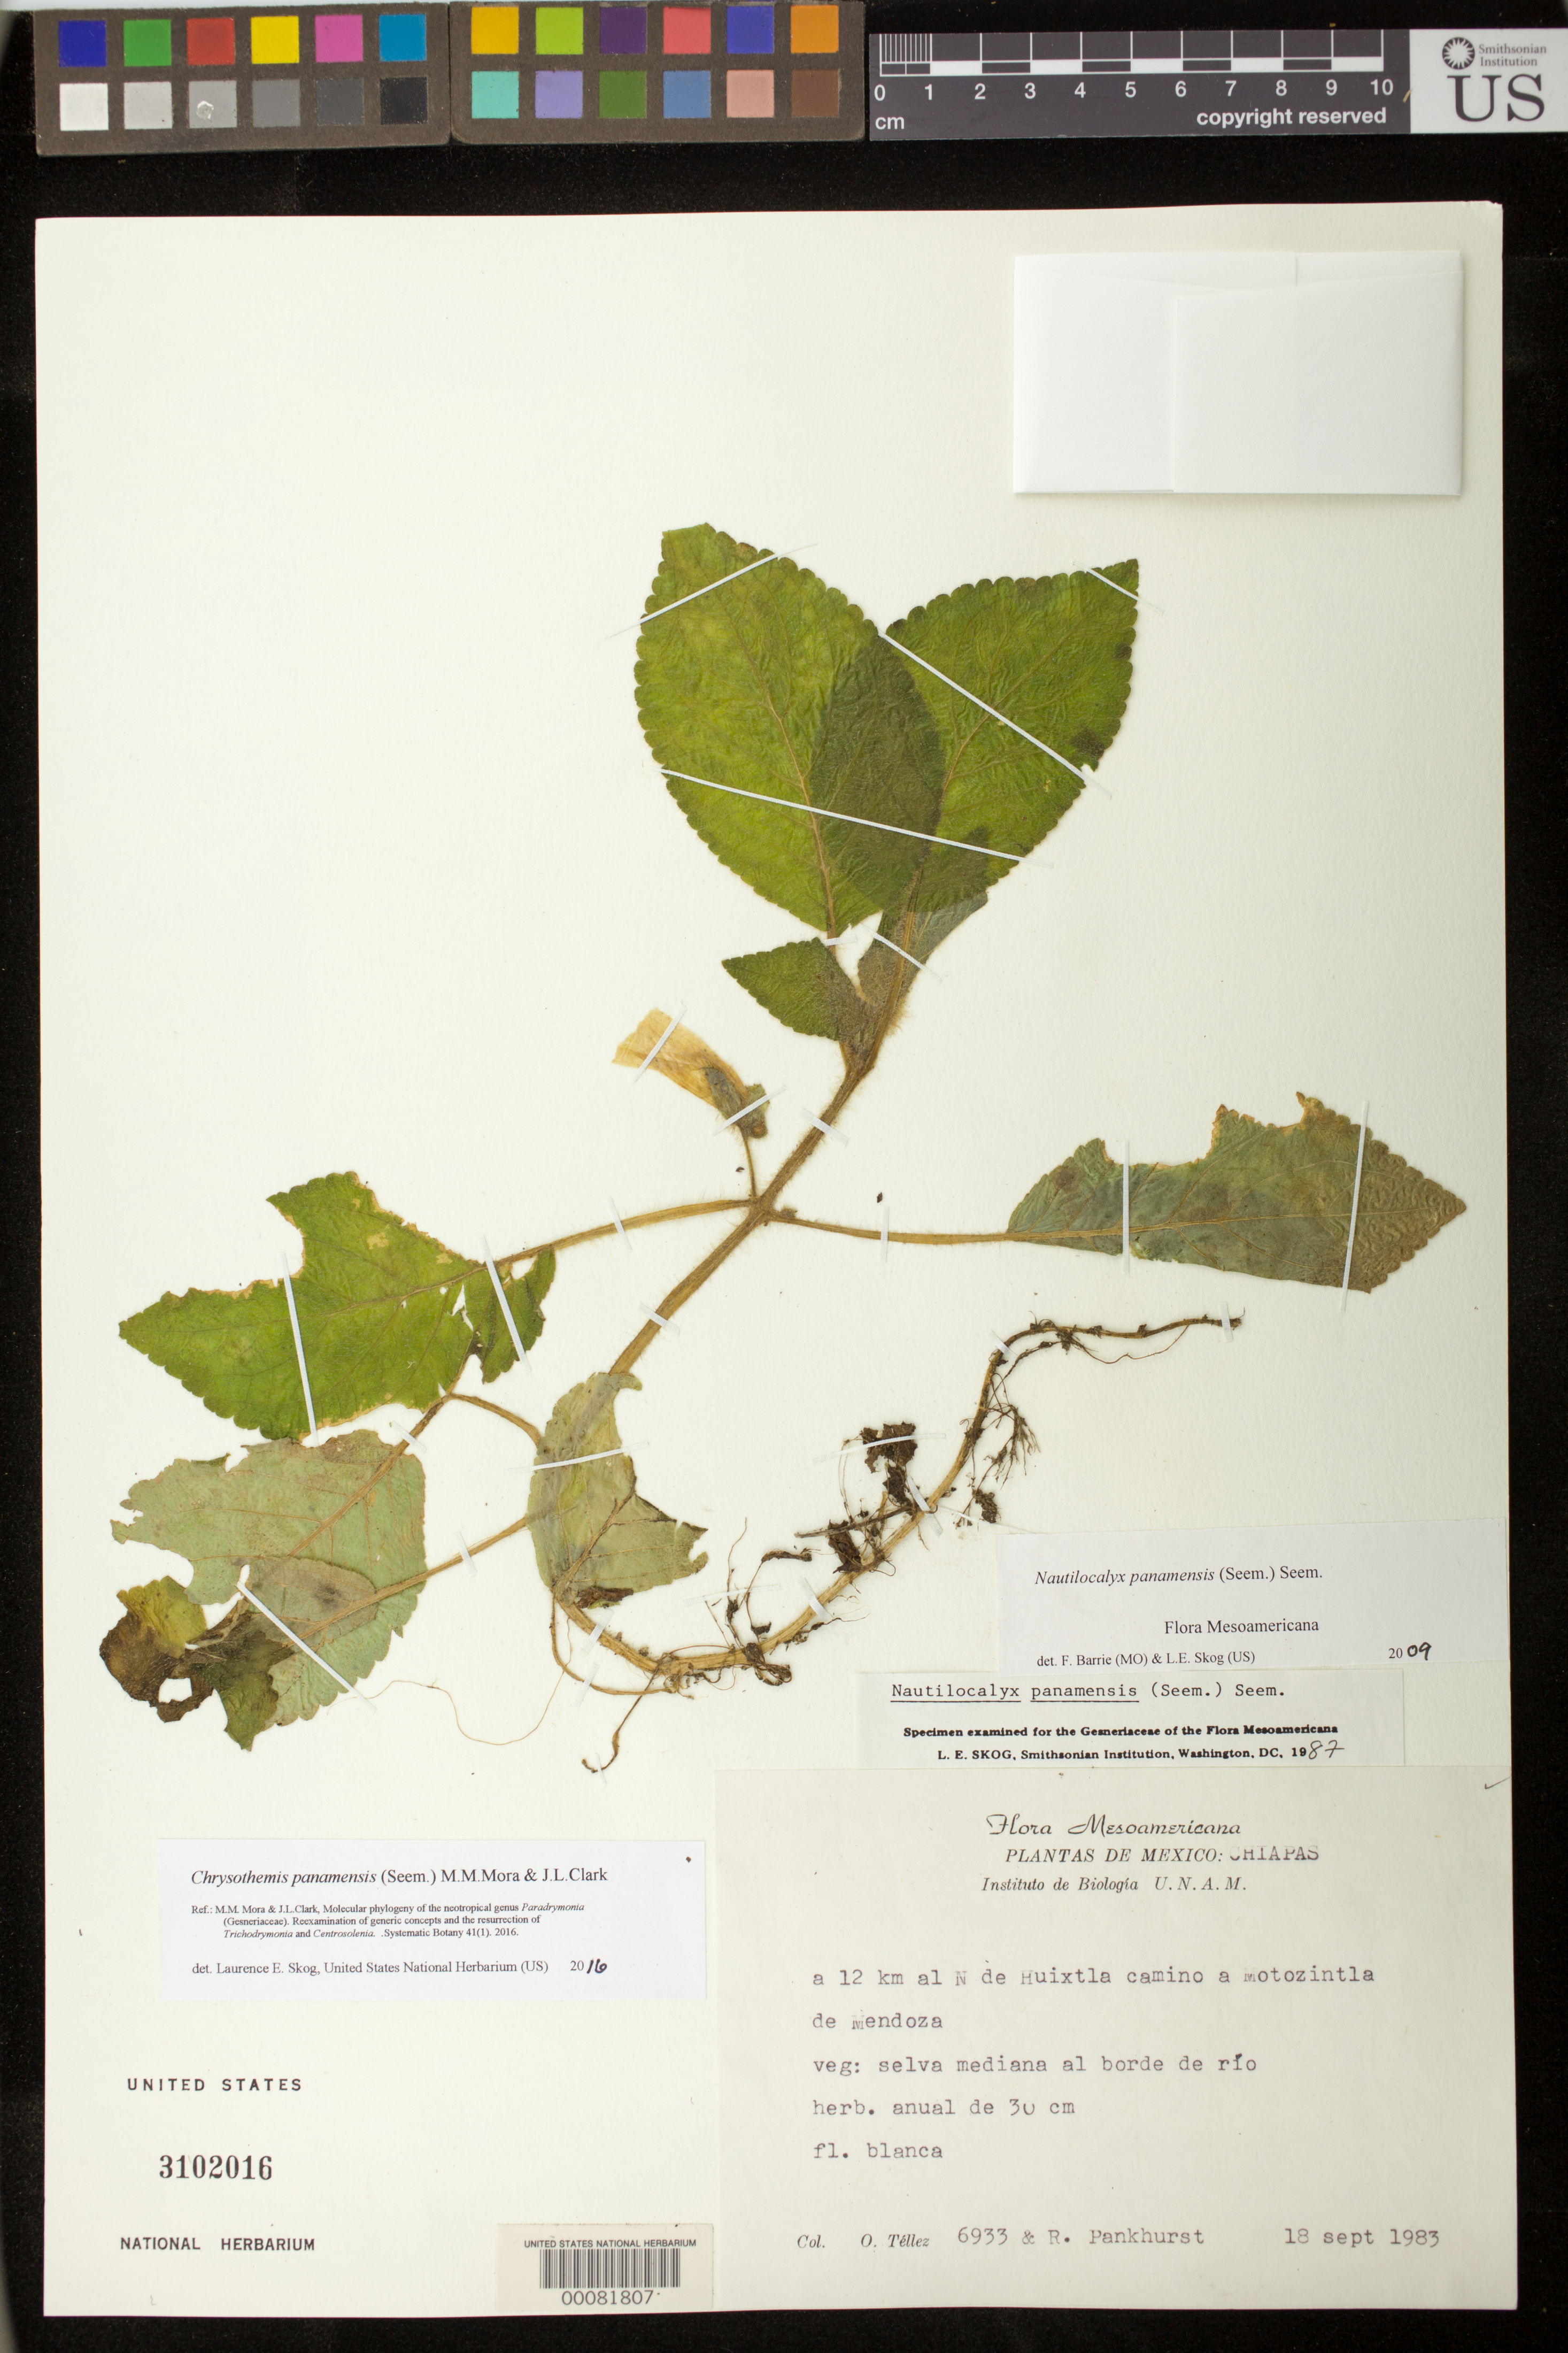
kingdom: Plantae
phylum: Tracheophyta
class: Magnoliopsida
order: Lamiales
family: Gesneriaceae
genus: Chrysothemis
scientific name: Chrysothemis panamensis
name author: (Seem.) M.M. Mora & J.L. Clark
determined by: Skog, Laurence E.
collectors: O. Téllez V. & R. Pankhurst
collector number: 6933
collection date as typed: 18 Sep 1983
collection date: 1983-09-18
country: Mexico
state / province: Chiapas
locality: A 12 km al N de Huixtla, camino a Motozintla de Mendoza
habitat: Selva mediana al borde de río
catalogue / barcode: US 3102016